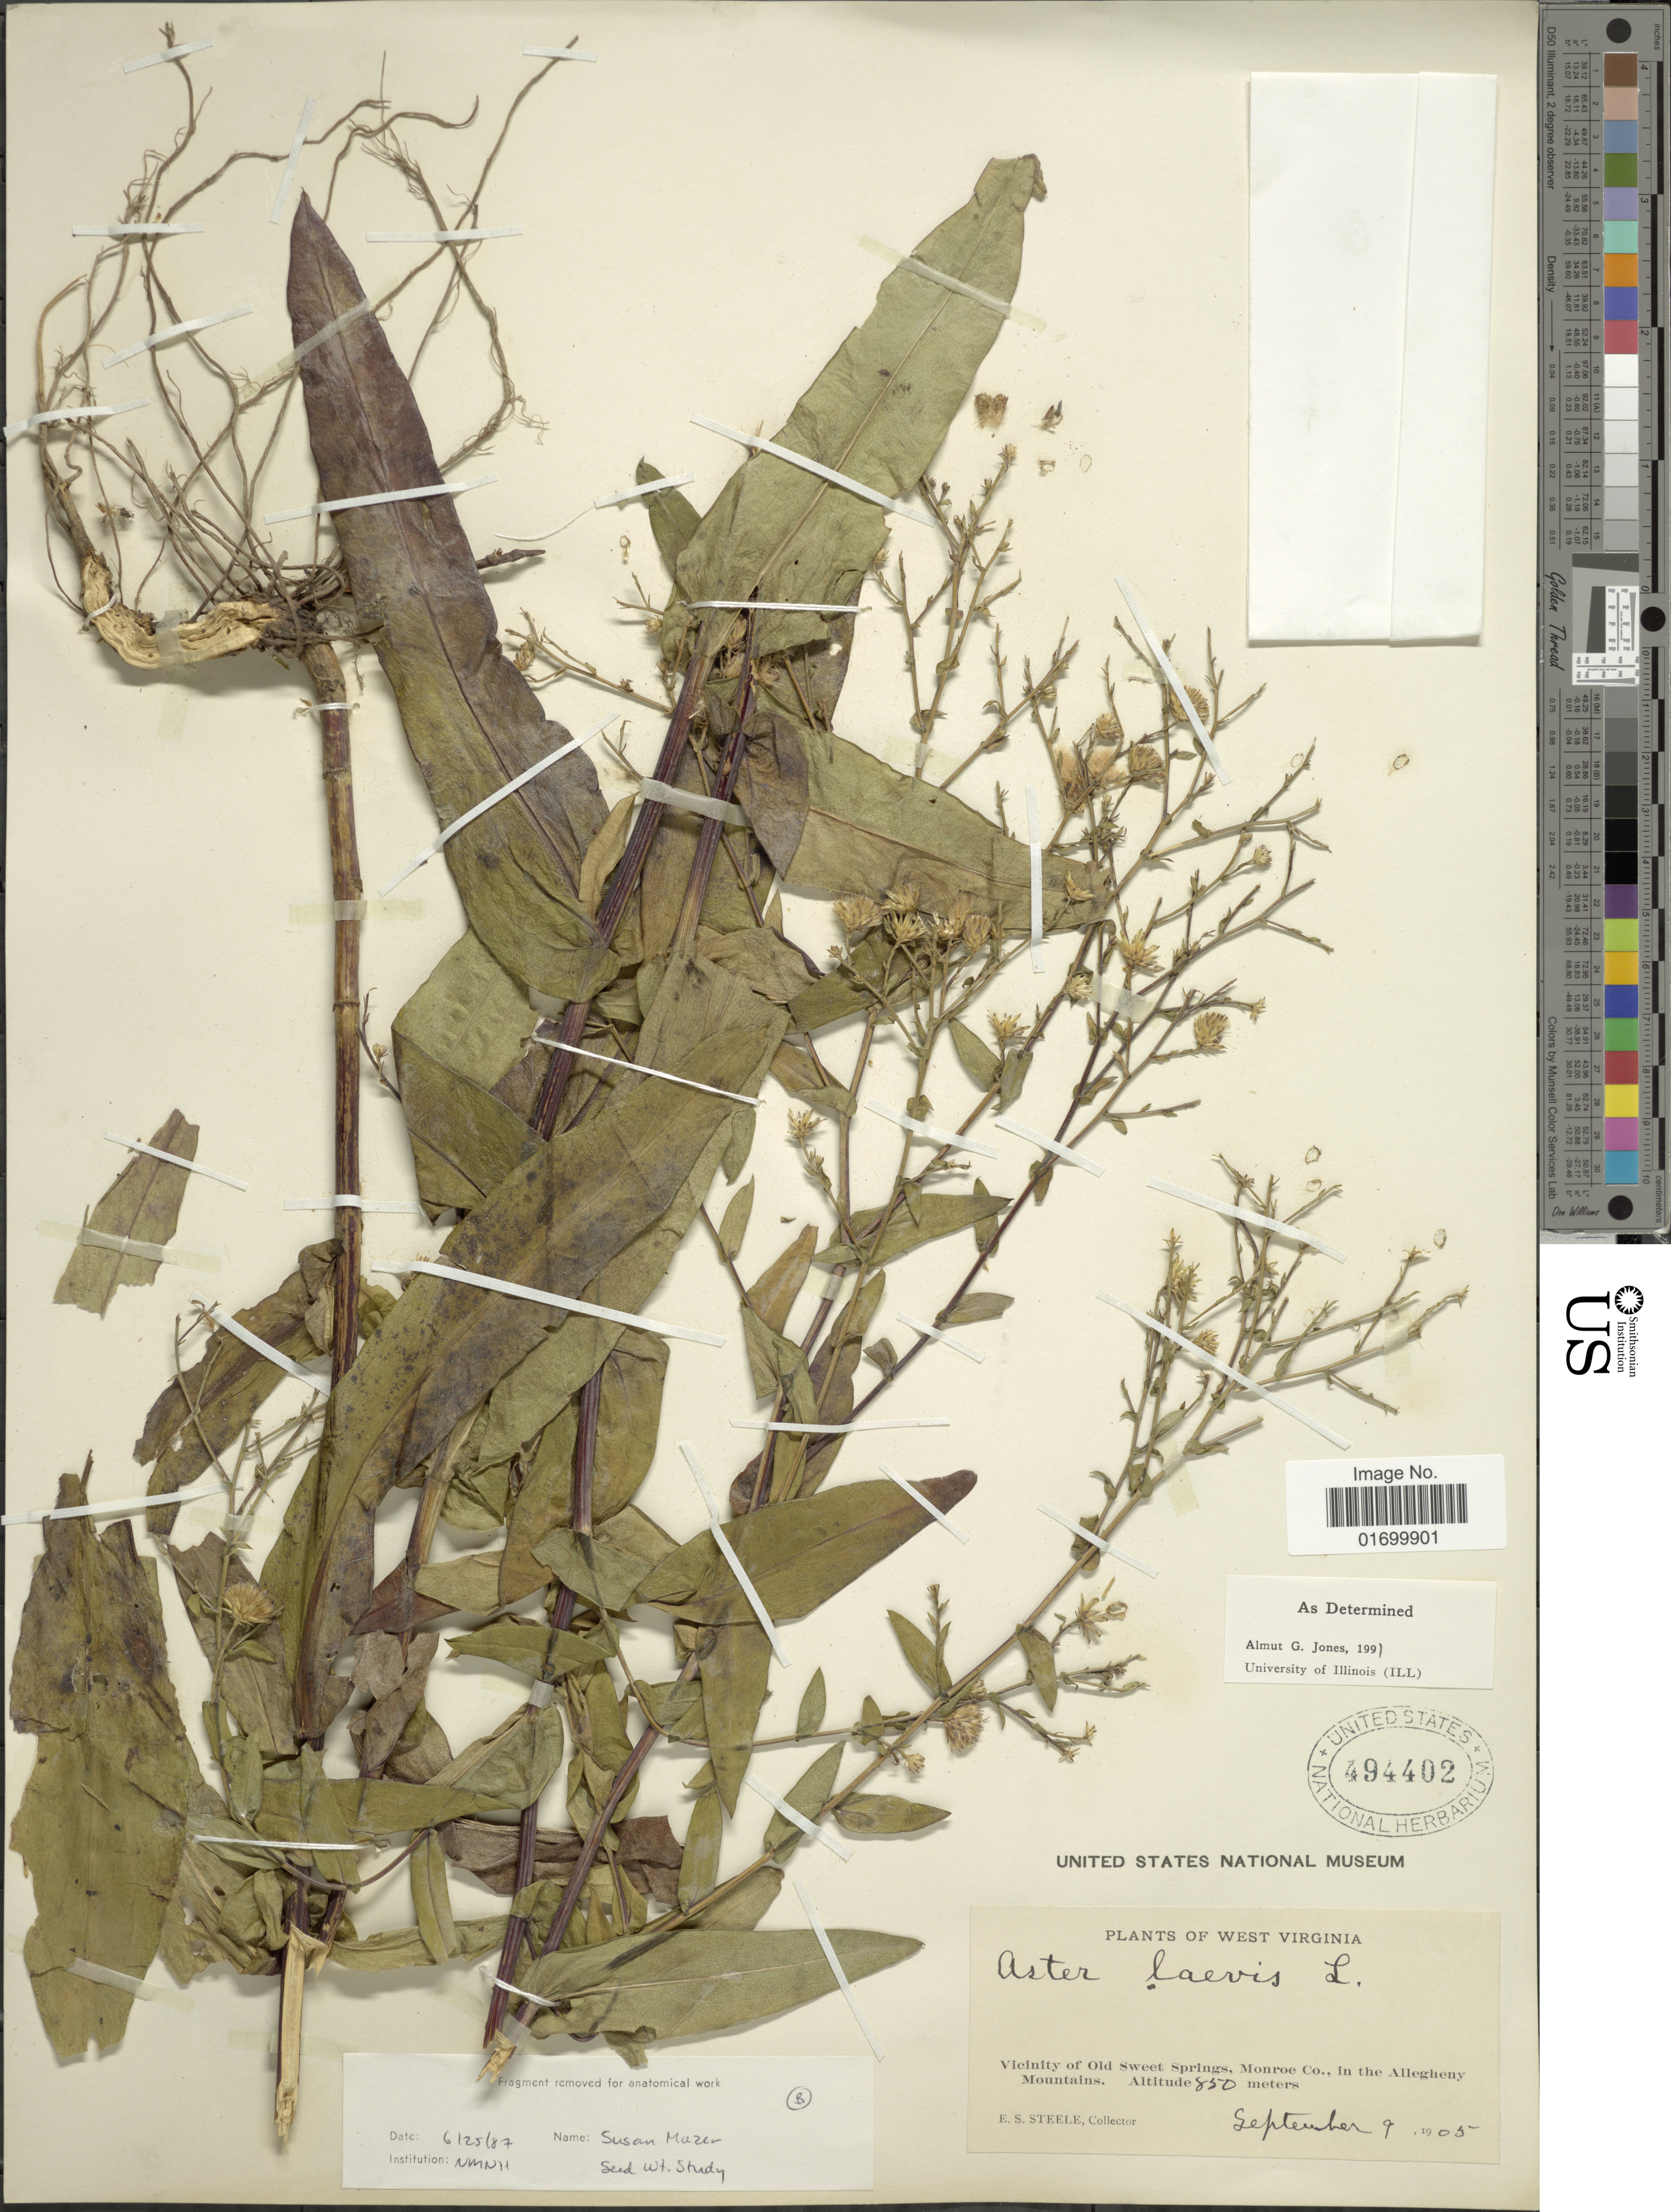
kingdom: Plantae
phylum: Tracheophyta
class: Magnoliopsida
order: Asterales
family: Asteraceae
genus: Symphyotrichum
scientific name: Symphyotrichum laeve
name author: (L.) Á. Löve & D. Löve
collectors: E. Steele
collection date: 1905-09-09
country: United States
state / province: West Virginia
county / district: Monroe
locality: Vicinity of Old Sweet Springs, Monroe Co., in the Allegheny Mountains.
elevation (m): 850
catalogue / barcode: US 494402